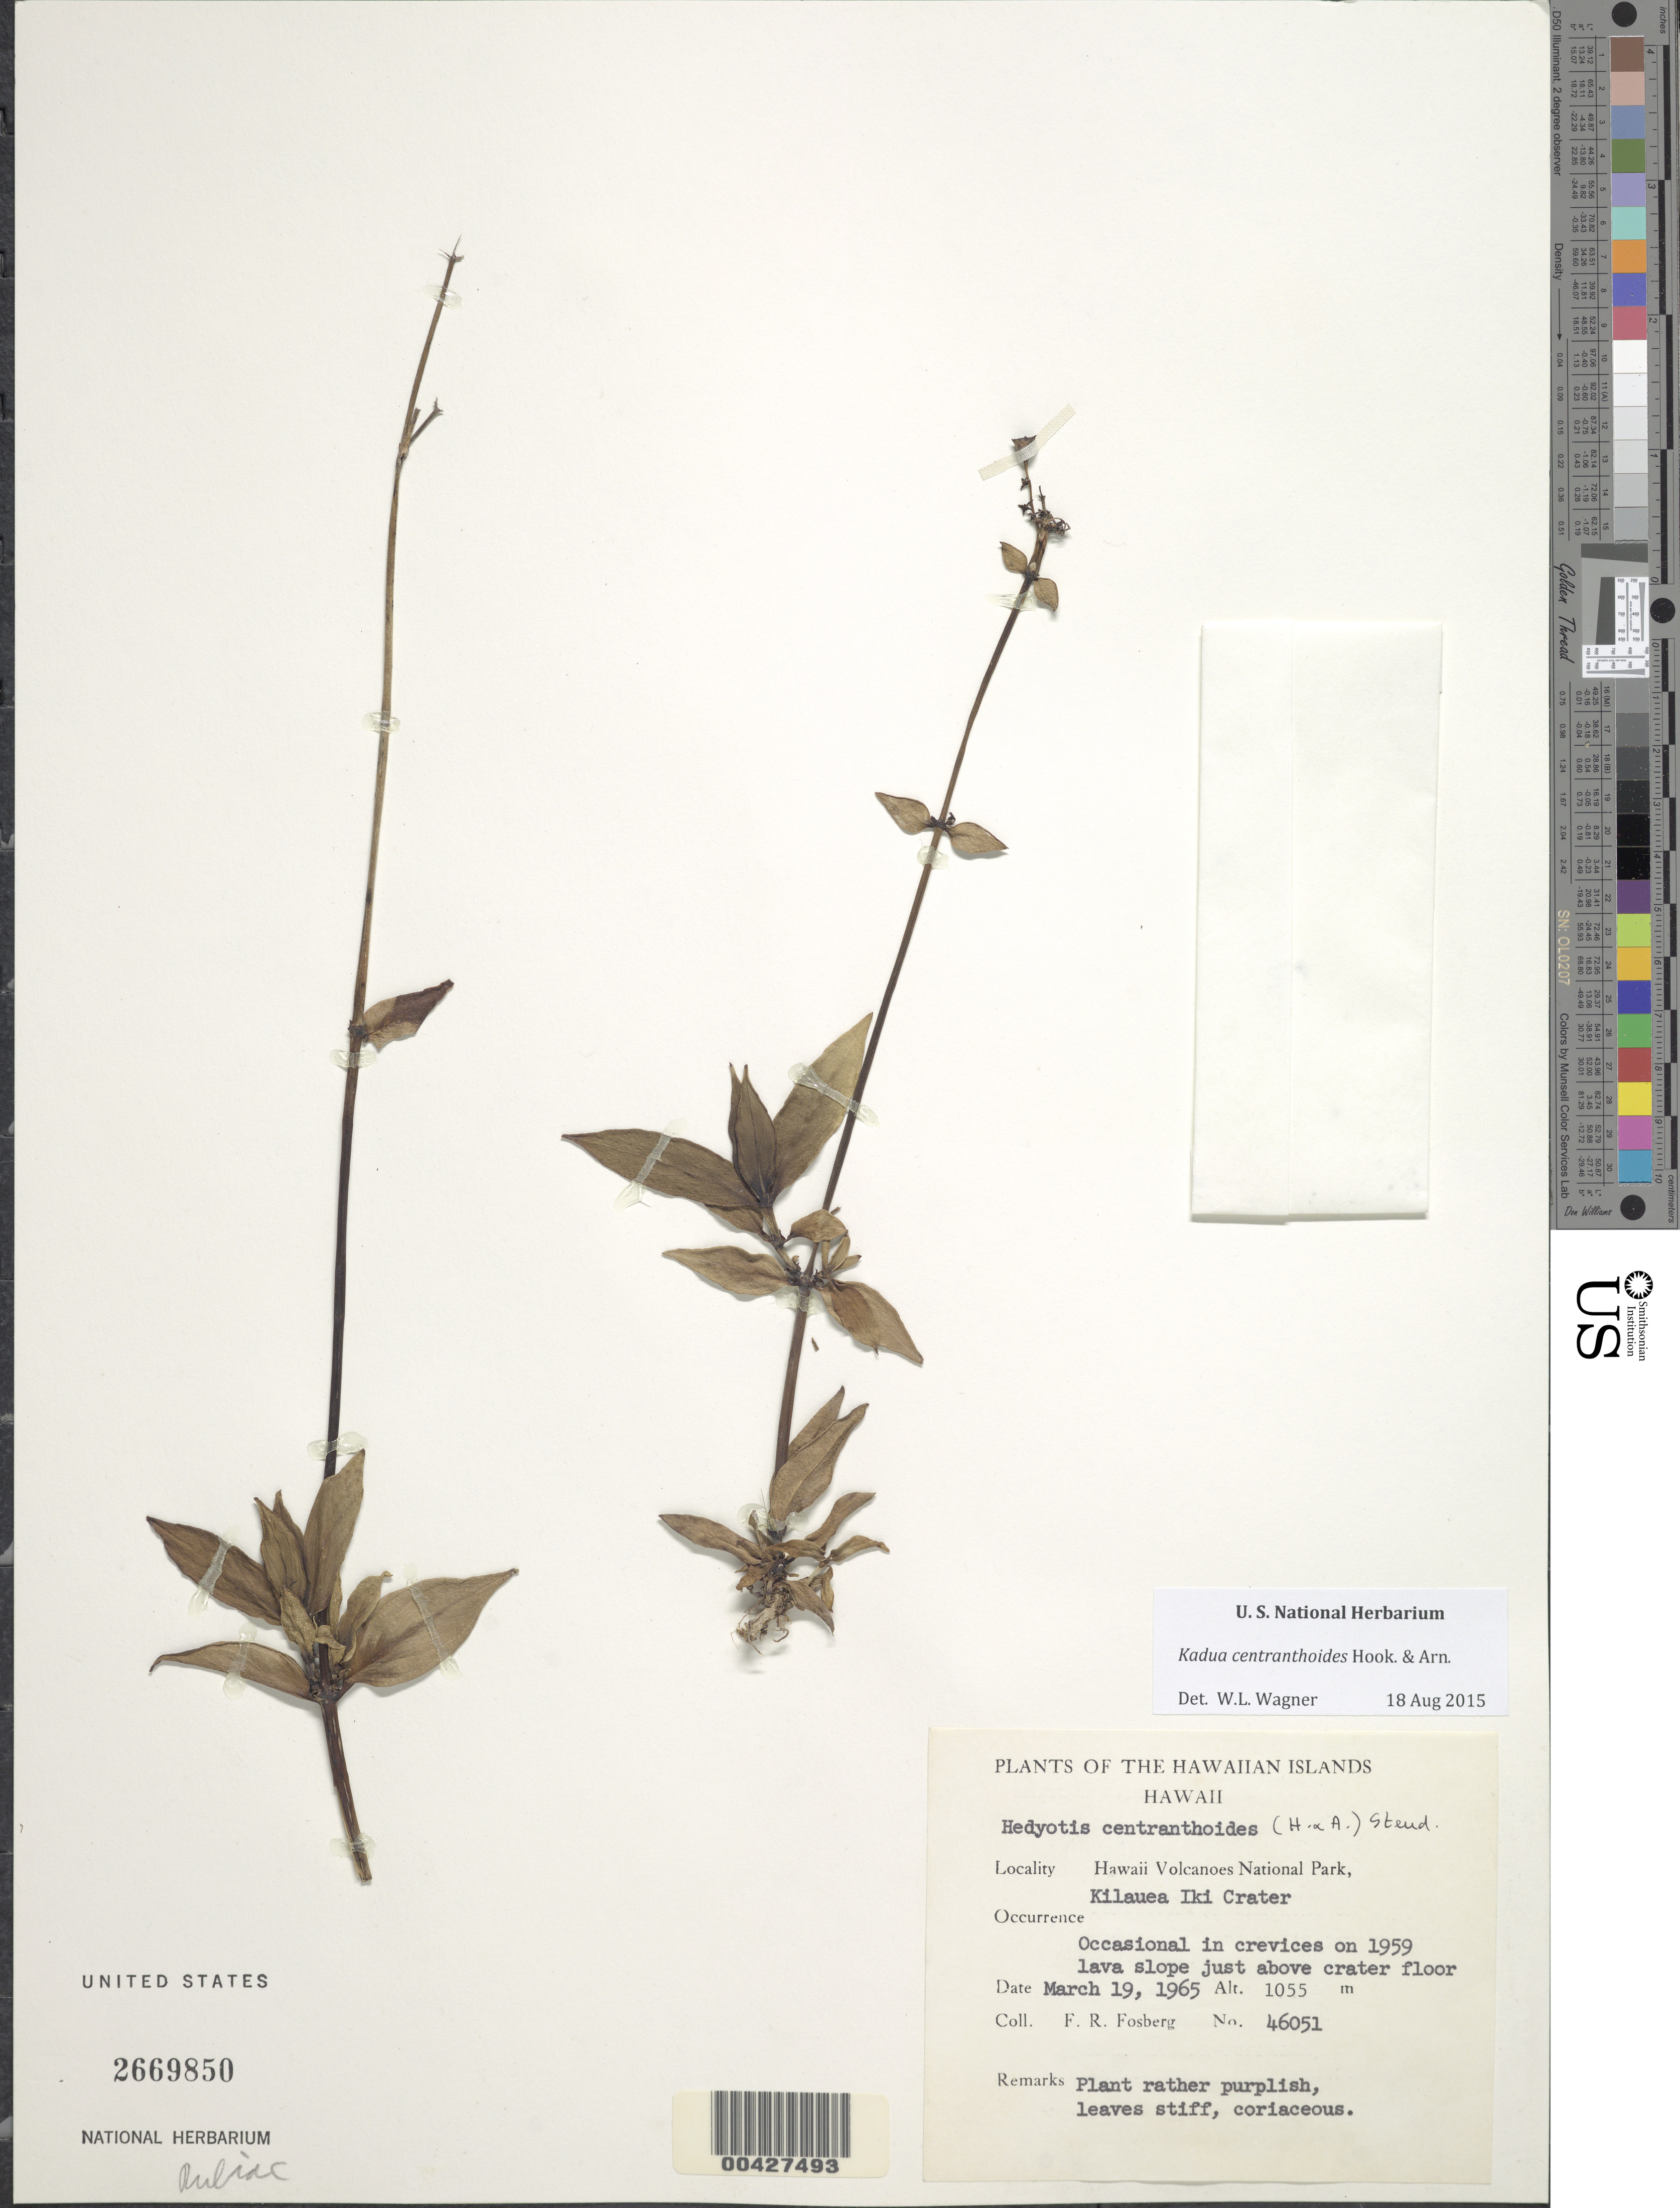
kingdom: Plantae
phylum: Tracheophyta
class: Magnoliopsida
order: Gentianales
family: Rubiaceae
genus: Kadua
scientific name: Kadua centranthoides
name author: Hook. & Arn.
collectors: F. R. Fosberg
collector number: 46051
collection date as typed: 19 Mar 1965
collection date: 1965-03-19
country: United States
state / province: Hawaii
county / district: Hawaii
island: Hawaii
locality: Kilauea Iki Crater, Hawaii Volcanoes National Park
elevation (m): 1055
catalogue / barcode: US 2669850